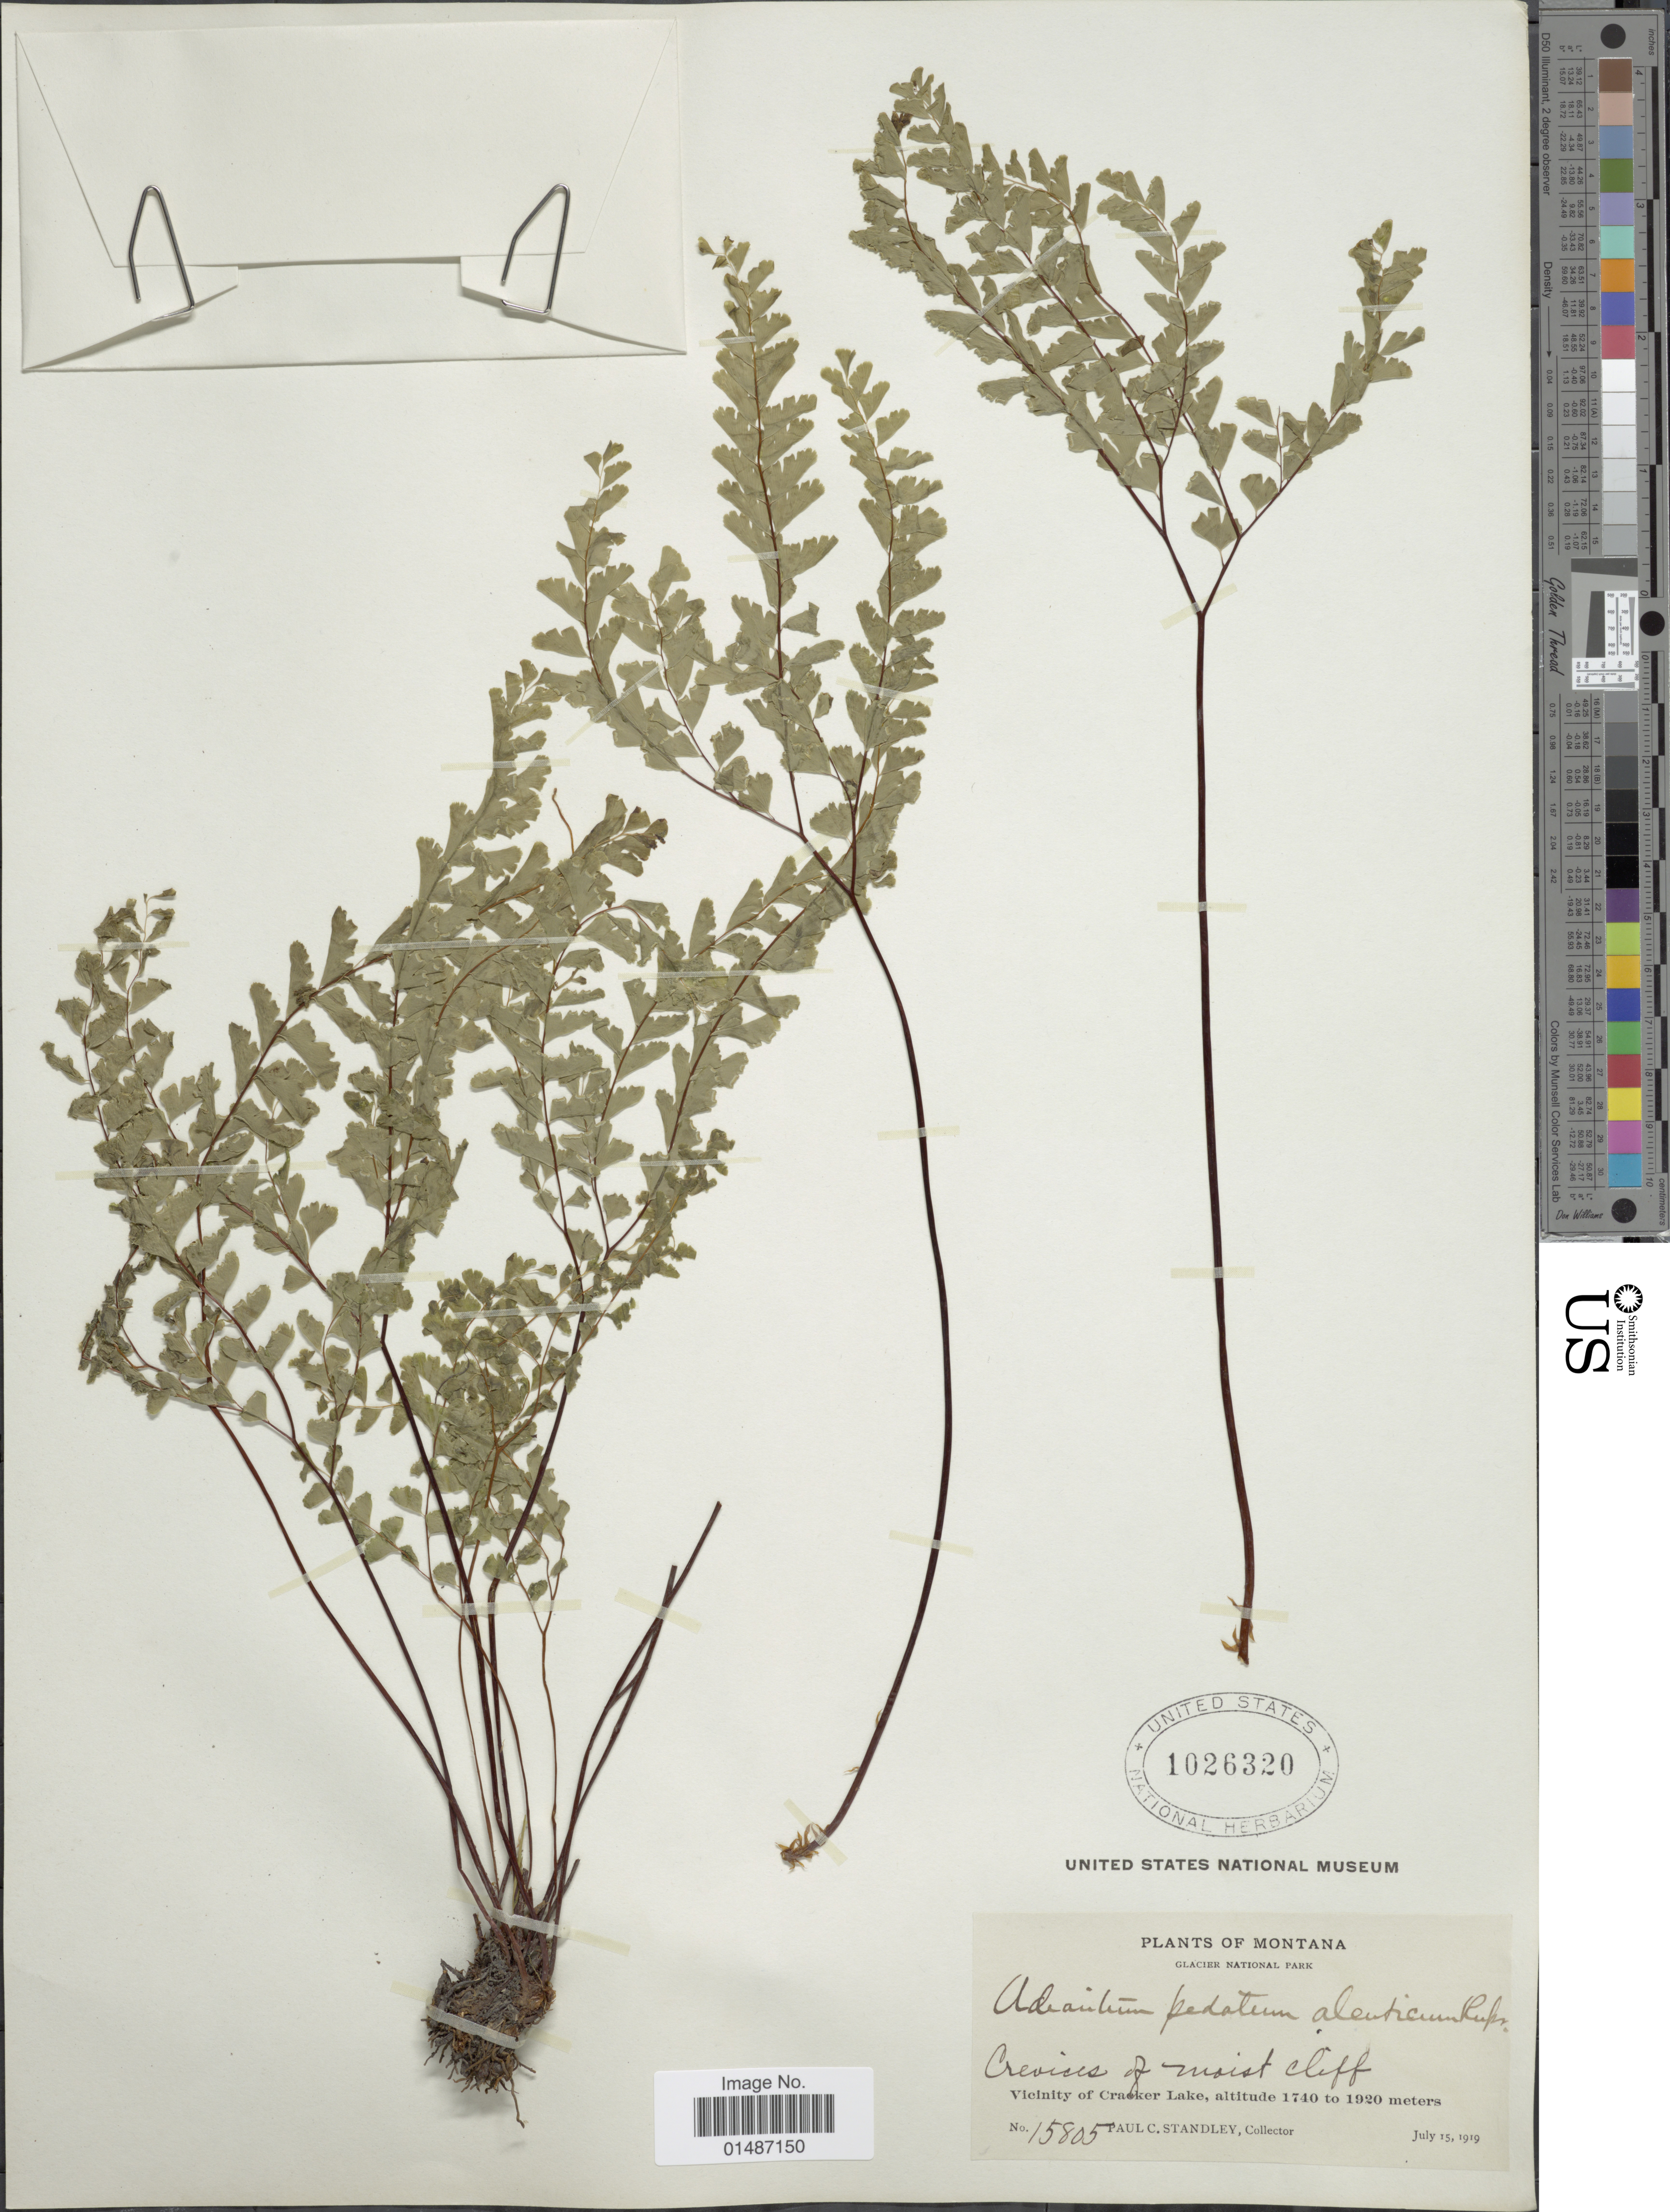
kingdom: Plantae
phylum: Tracheophyta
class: Polypodiopsida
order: Polypodiales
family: Pteridaceae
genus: Adiantum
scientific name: Adiantum pedatum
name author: L.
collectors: P. C. Standley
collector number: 15805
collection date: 1919-07-15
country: United States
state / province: Montana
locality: Glacier National Park. Crevices of moist cliff. Vicinity of Cracker Lake.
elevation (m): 1740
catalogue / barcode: US 1026320